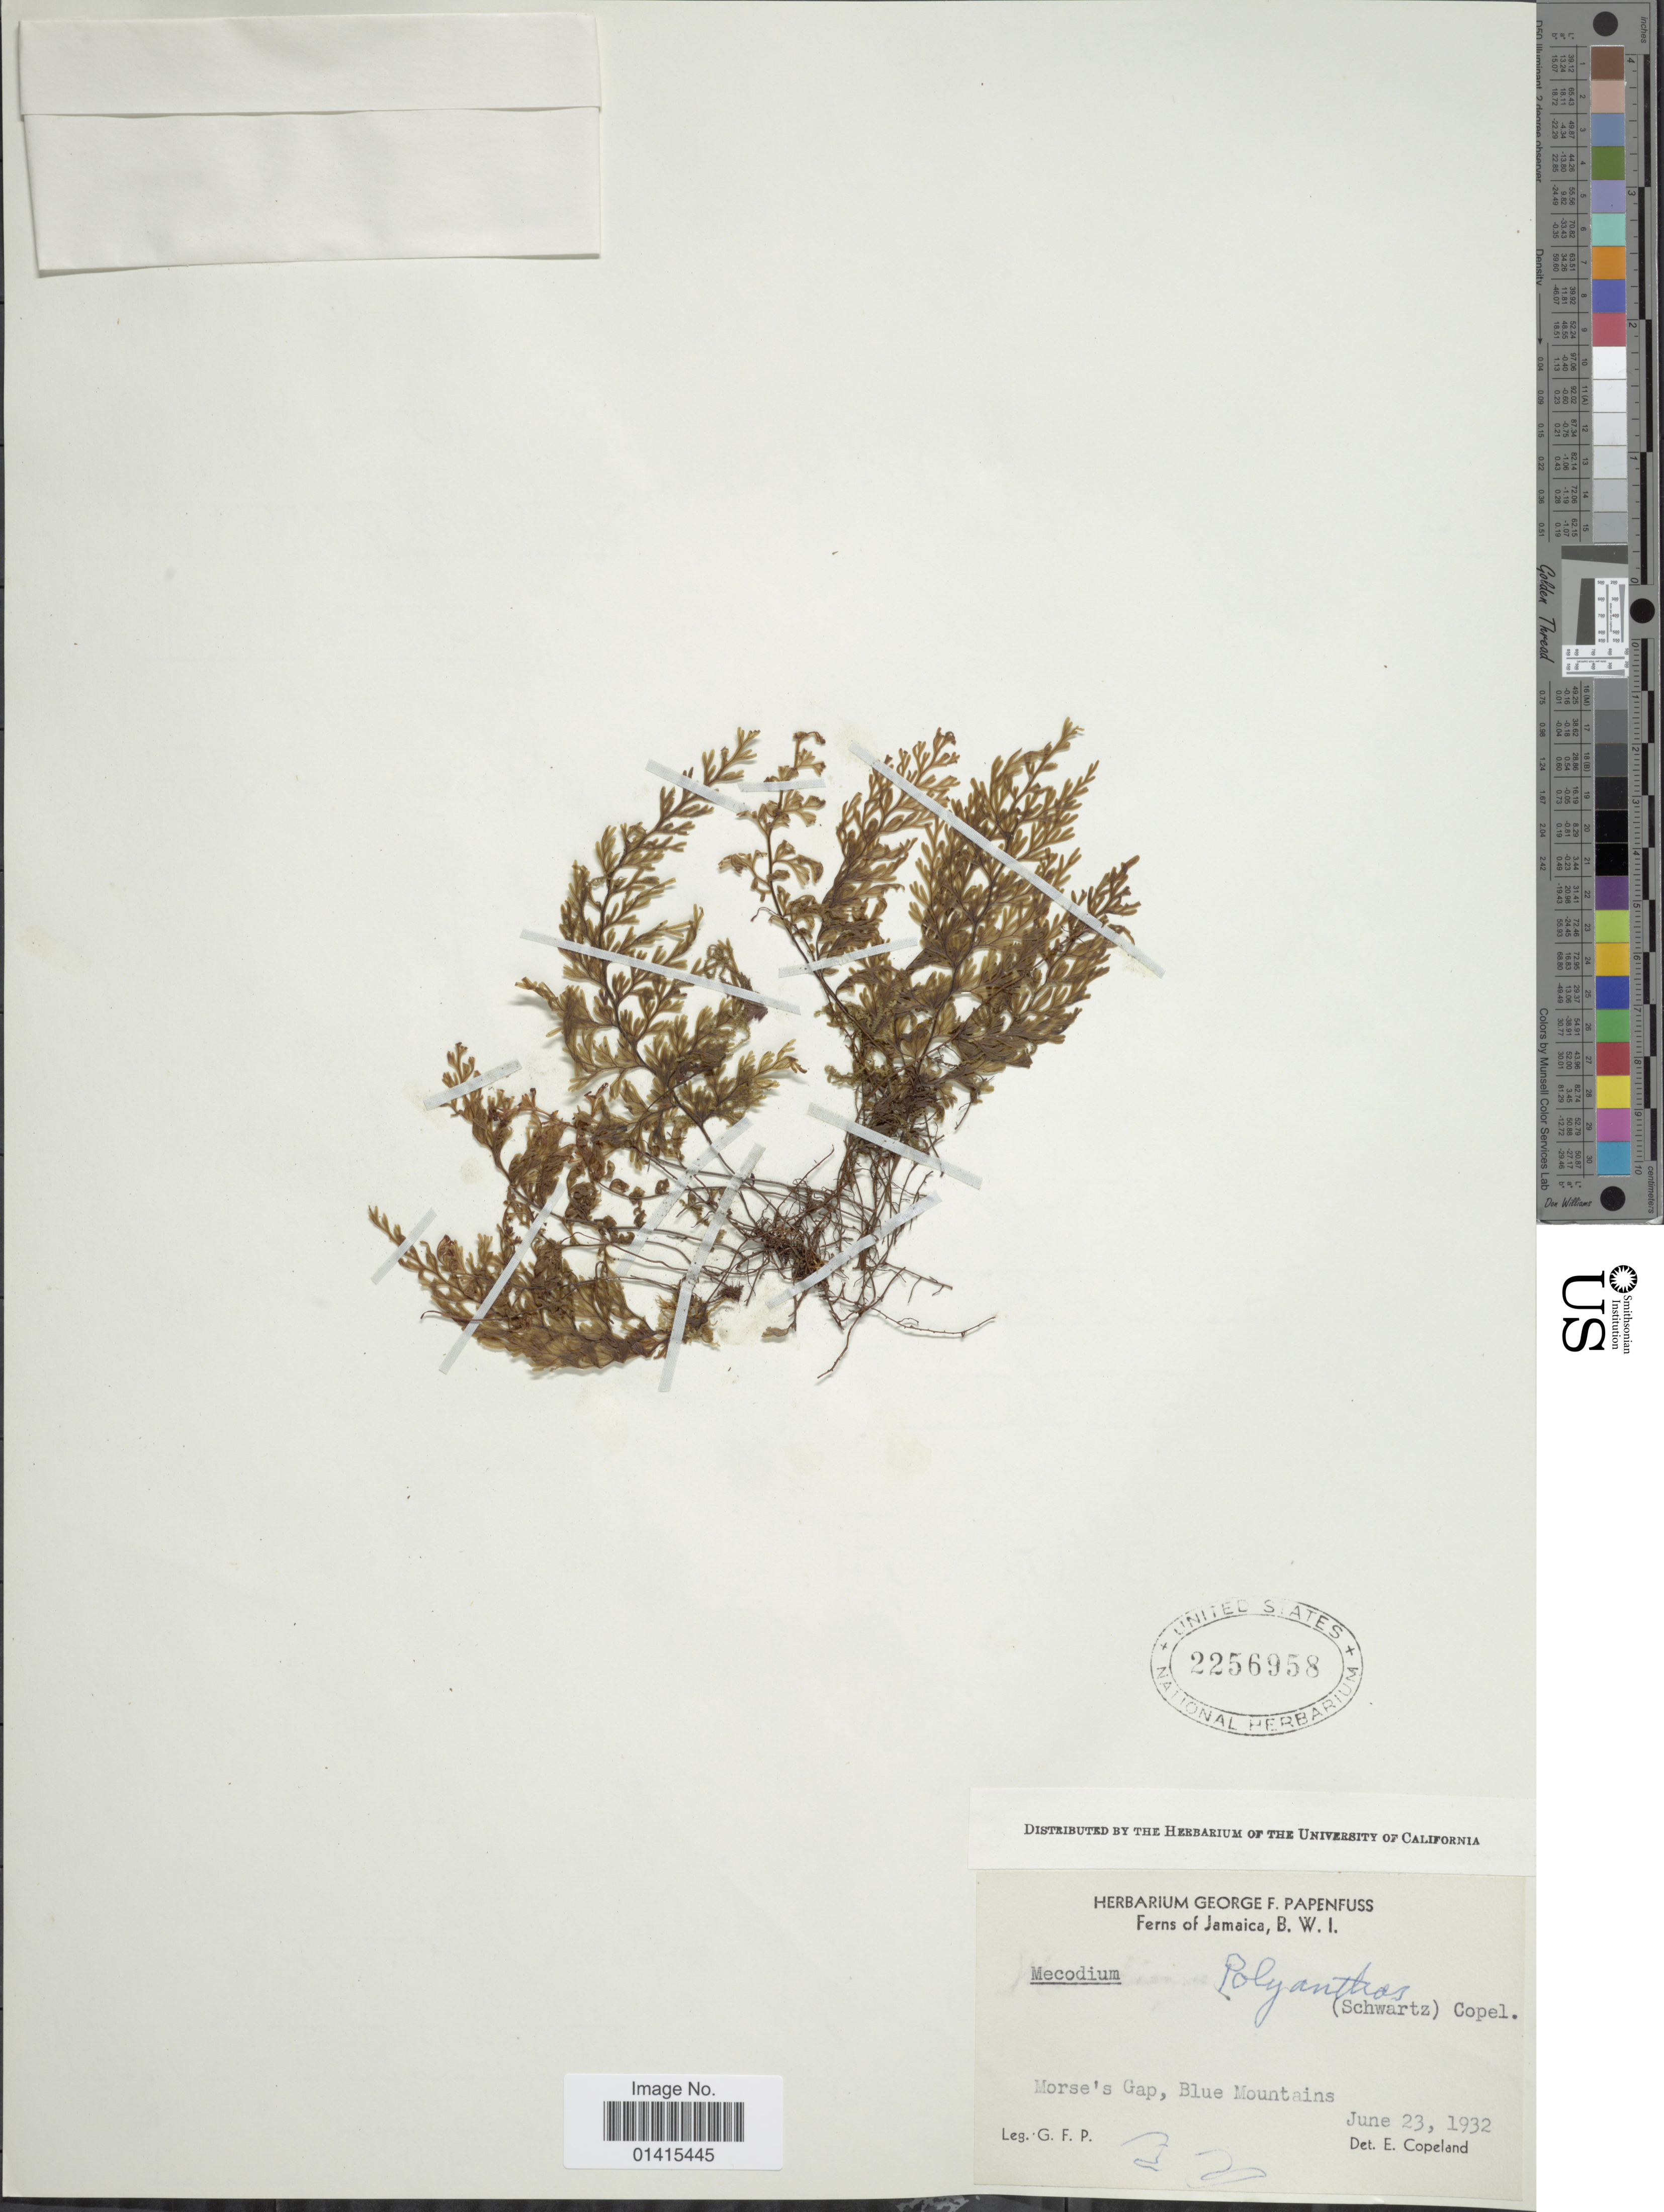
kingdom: Plantae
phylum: Tracheophyta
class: Polypodiopsida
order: Hymenophyllales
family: Hymenophyllaceae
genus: Hymenophyllum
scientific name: Hymenophyllum polyanthos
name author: (Sw.) Sw.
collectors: G. Papenfuss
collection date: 1932-06-23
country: Jamaica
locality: Ferns of Jamaica, B.W.I., Morse's Gap, Blue Mountains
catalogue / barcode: US 2256958